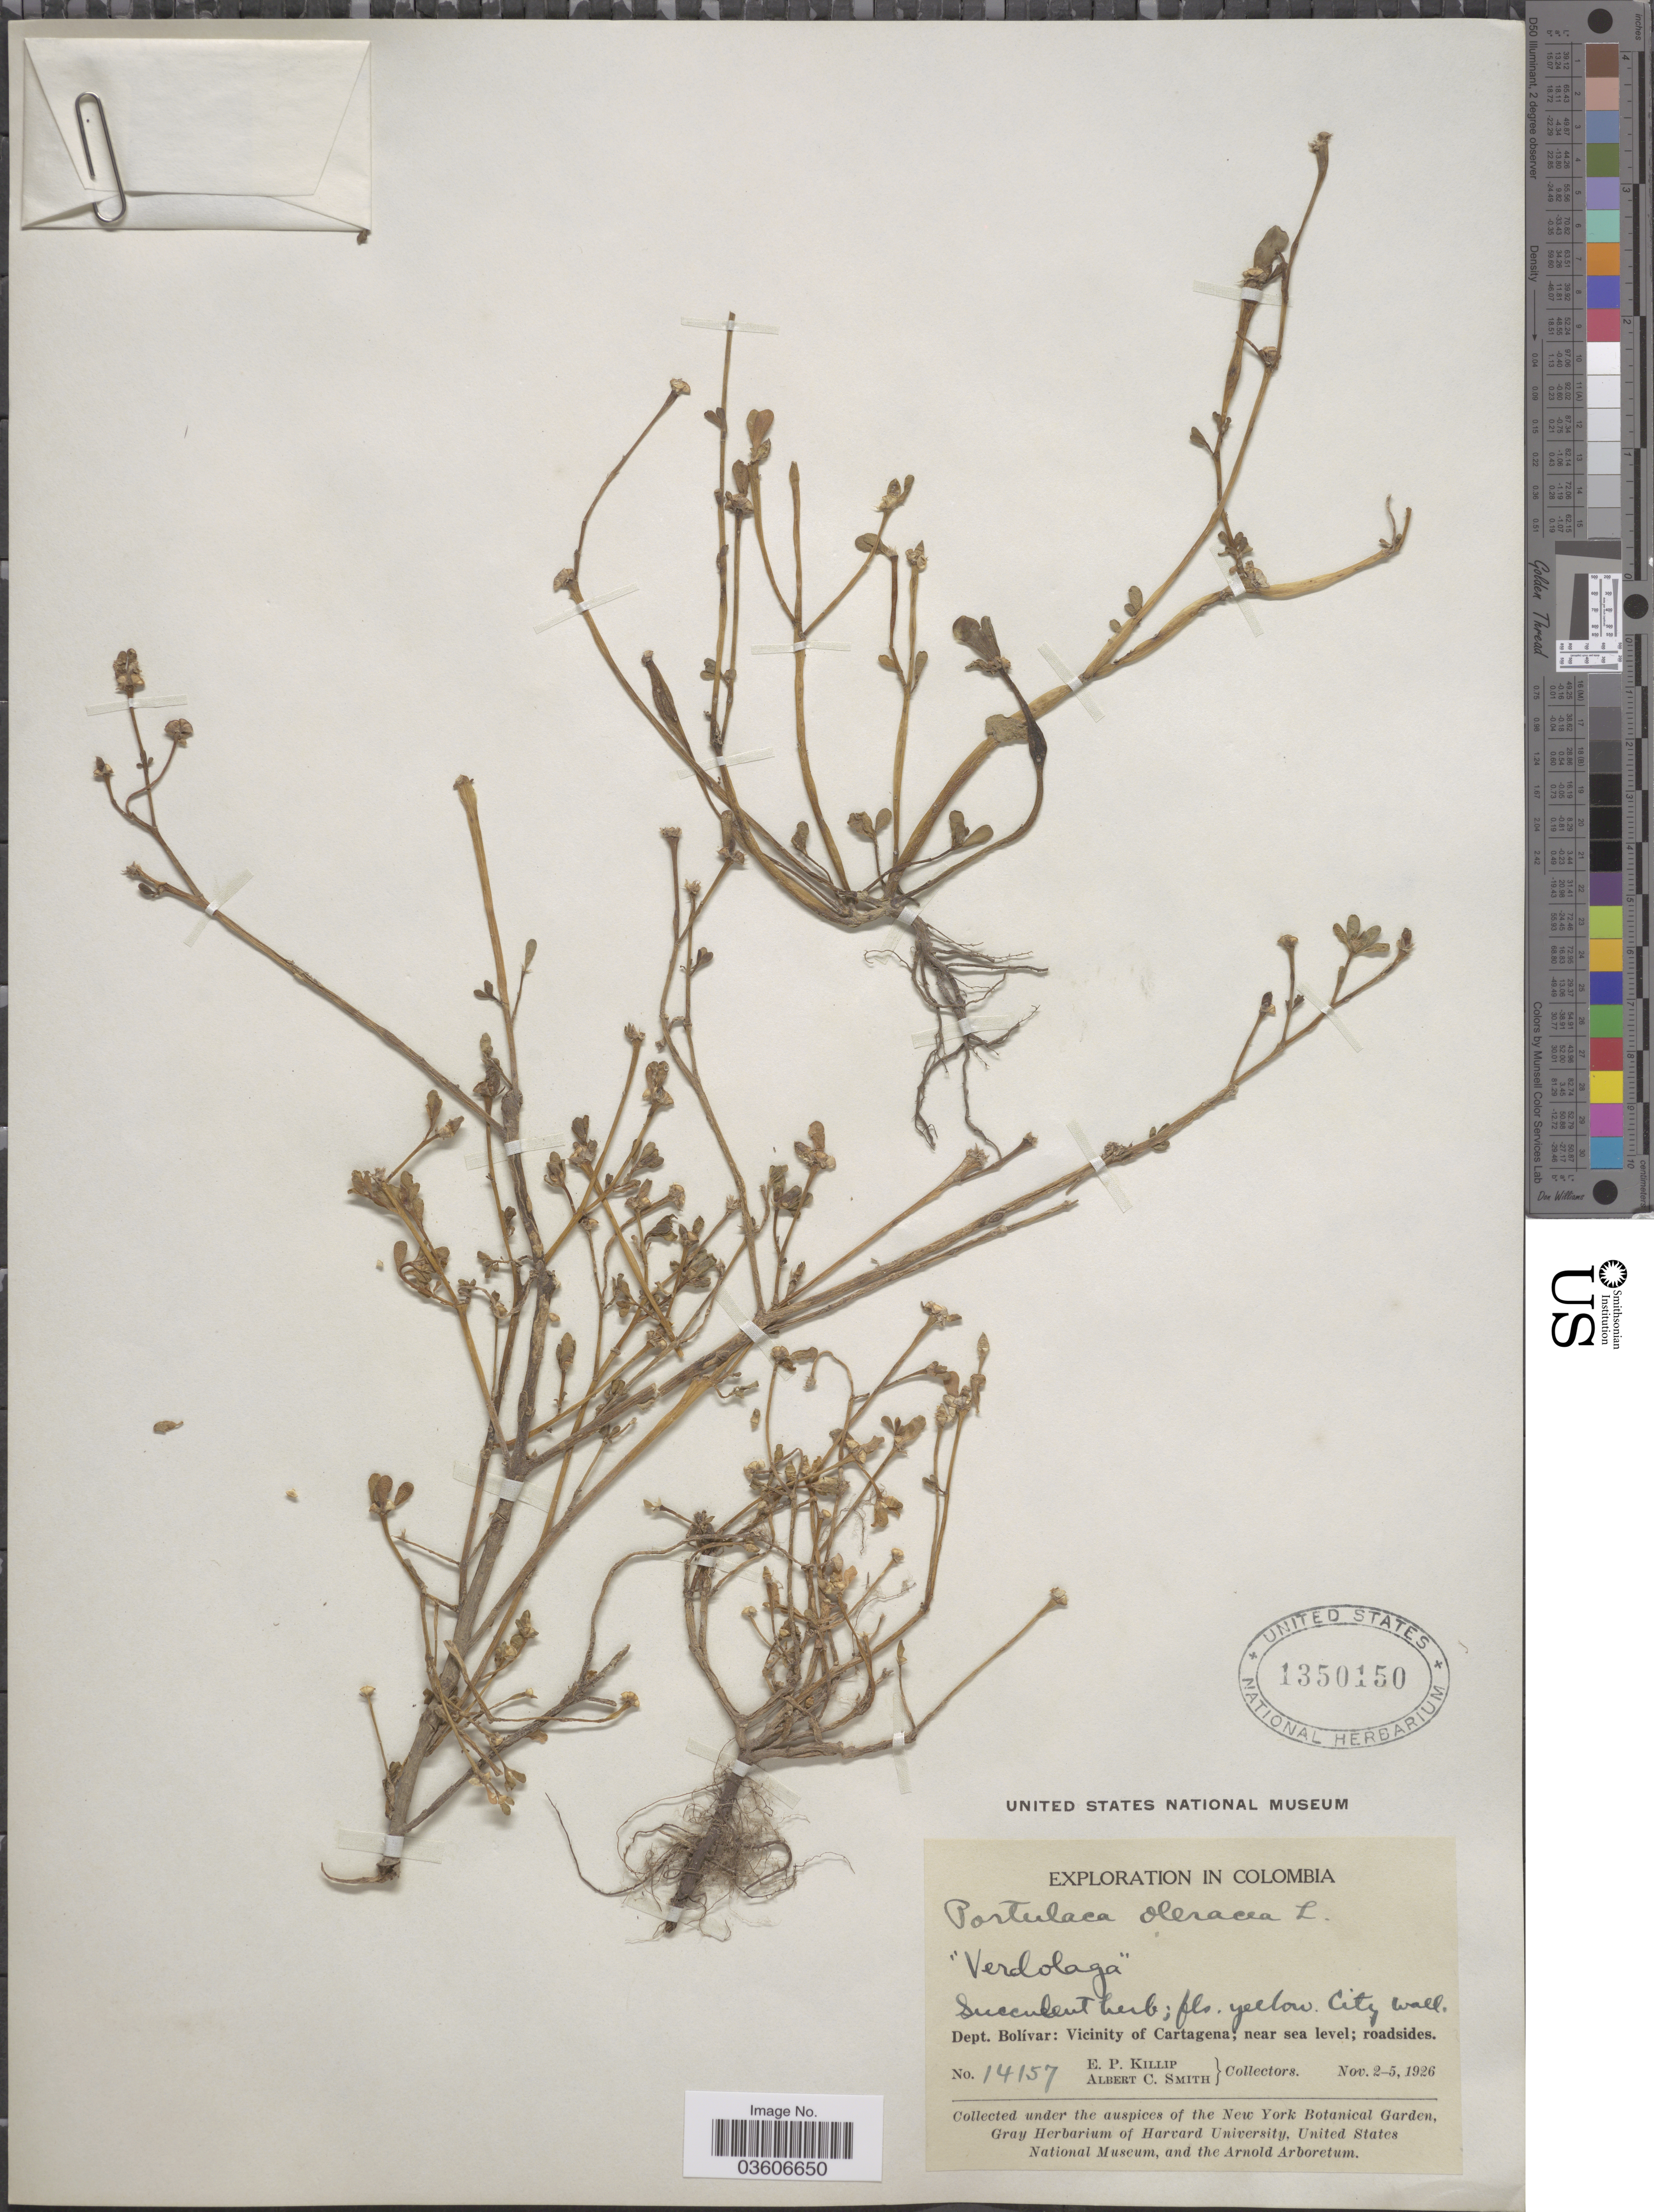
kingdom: Plantae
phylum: Tracheophyta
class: Magnoliopsida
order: Caryophyllales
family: Portulacaceae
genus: Portulaca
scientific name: Portulaca oleracea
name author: L.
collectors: E. P. Killip & A. C. Smith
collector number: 14157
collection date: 1926-11-02/1926-11-05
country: Colombia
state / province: Bolívar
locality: Dept. Bolívar: Vicinity of Cartagena.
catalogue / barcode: US 1350150